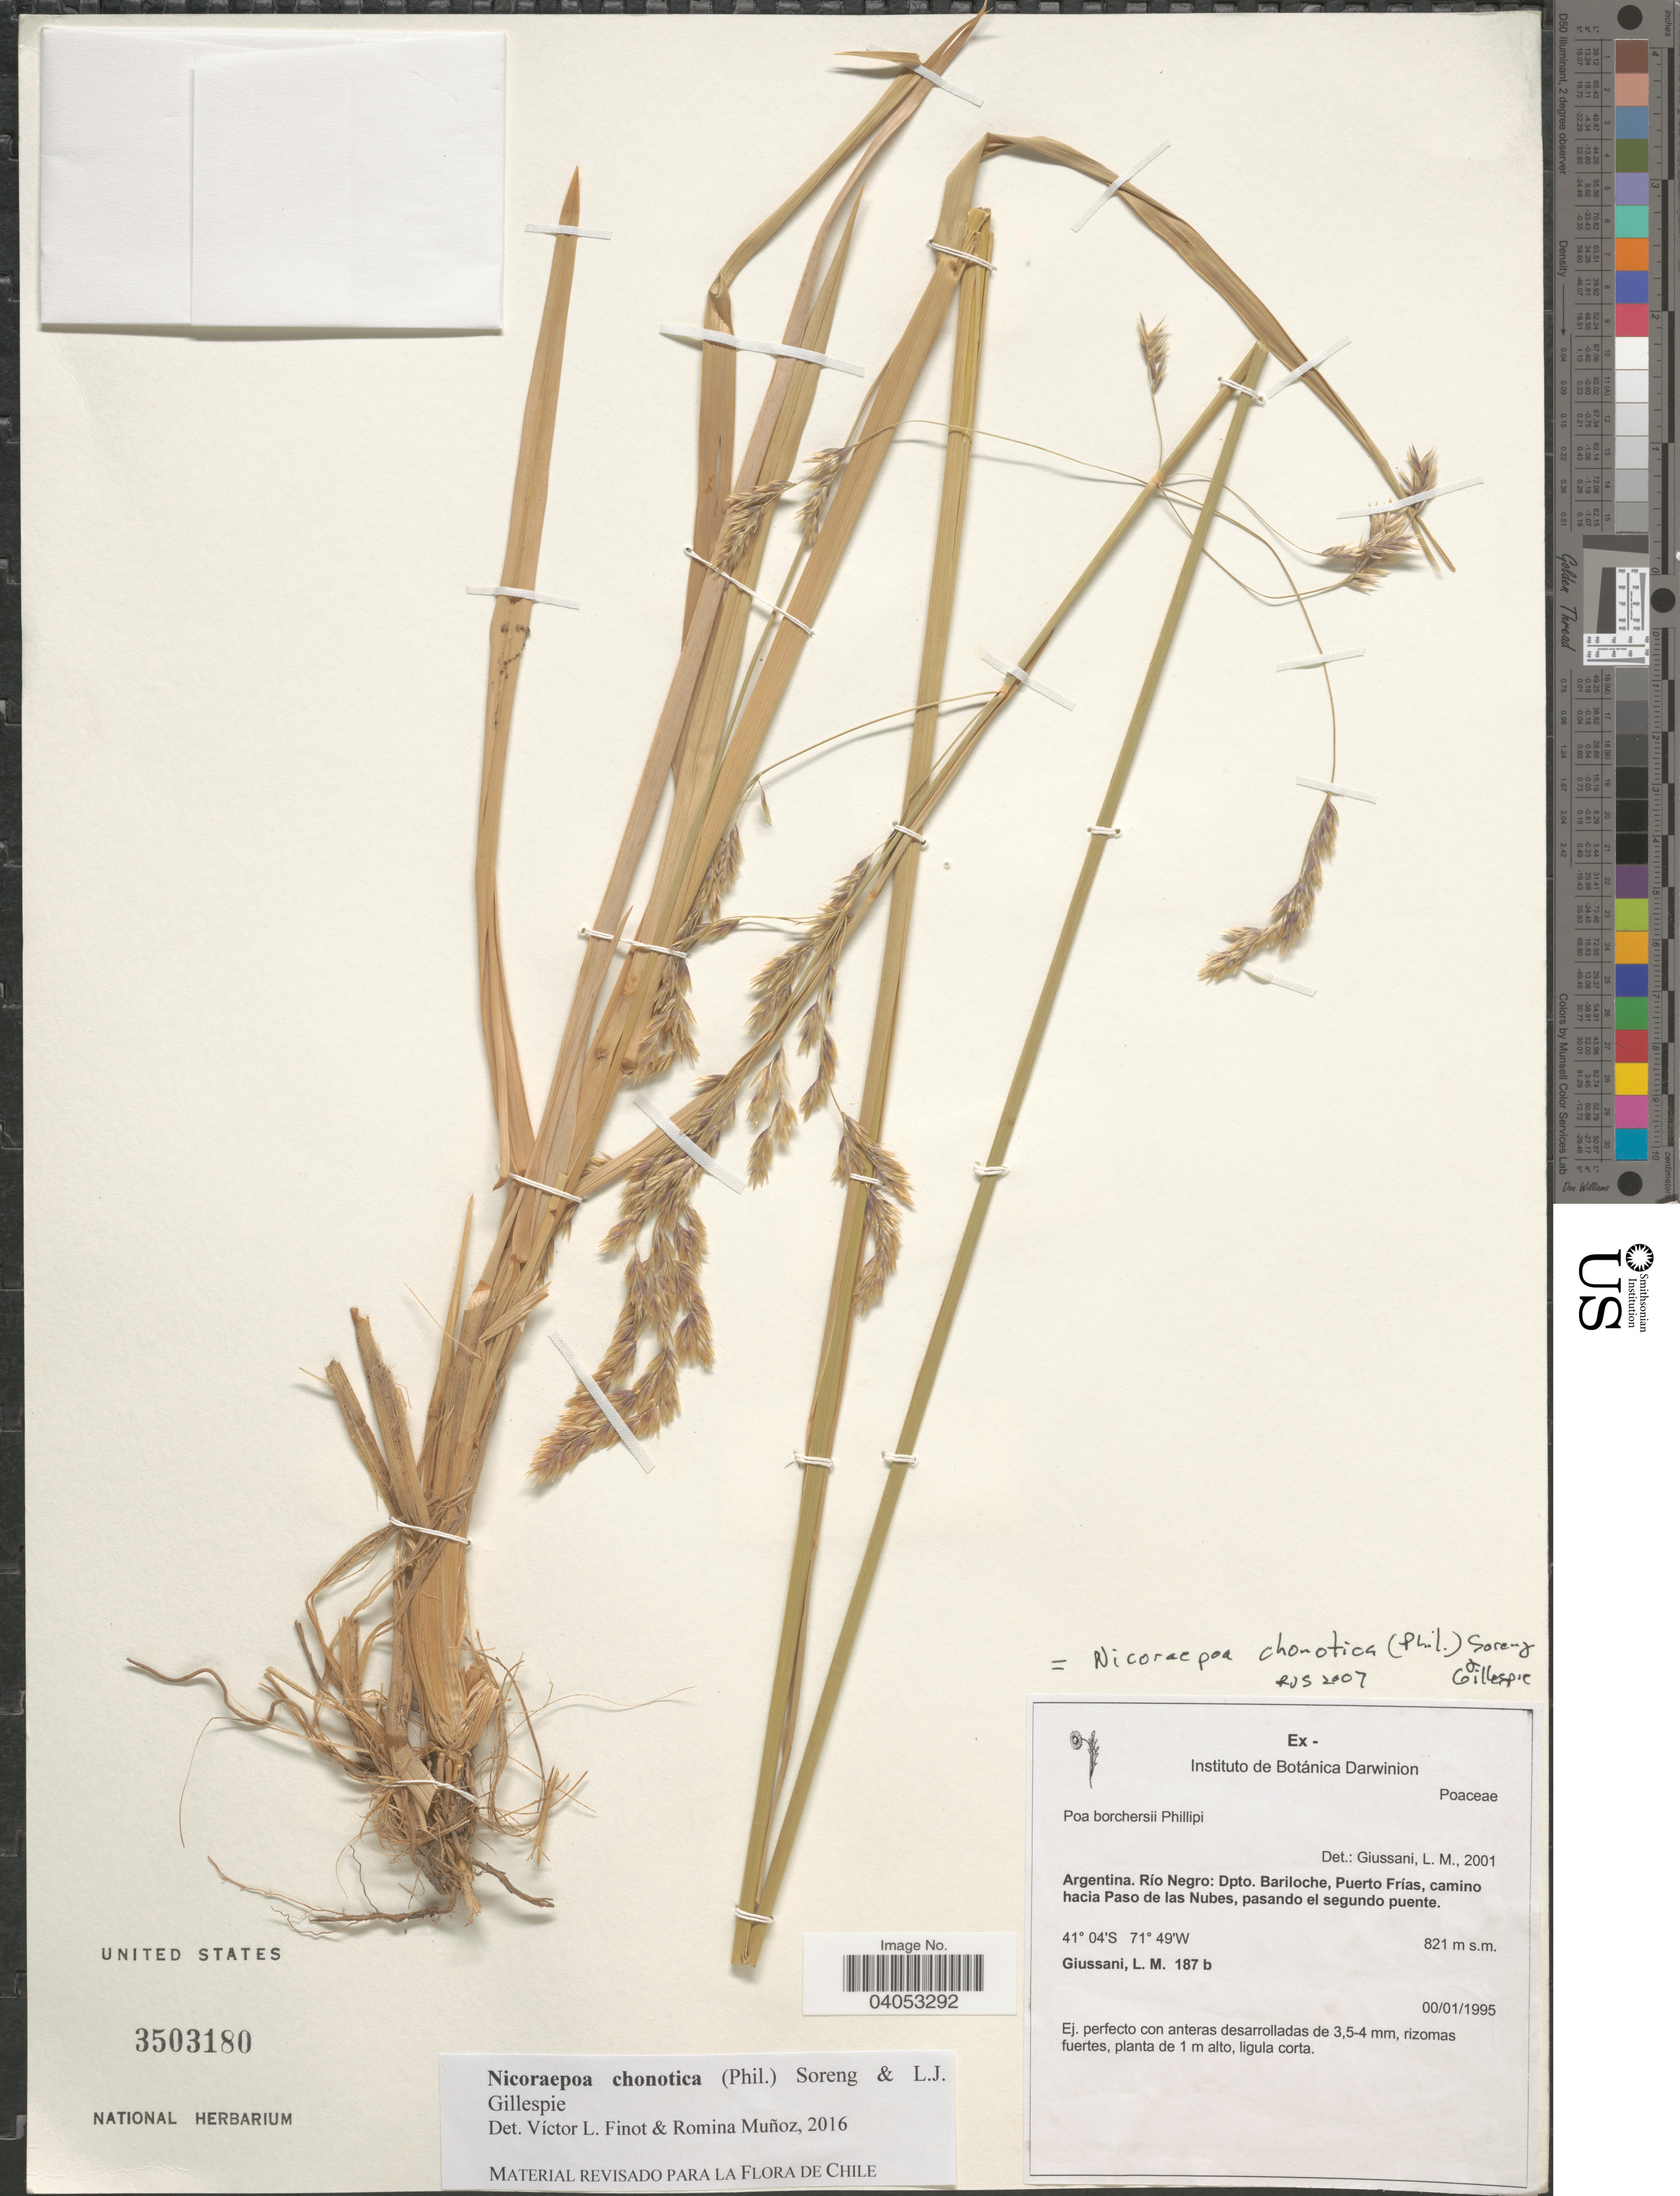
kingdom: Plantae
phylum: Tracheophyta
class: Liliopsida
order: Poales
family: Poaceae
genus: Nicoraepoa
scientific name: Nicoraepoa chonotica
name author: (Phil.) Soreng & L.J. Gillespie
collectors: L. Giussani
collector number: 187b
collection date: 1995-01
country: Argentina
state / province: Rio Negro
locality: Dpto. Bariloche, Puerto Frías, camino hacia Paso de las Nubes, pasando el segundo puente.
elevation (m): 821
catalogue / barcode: US 3503180